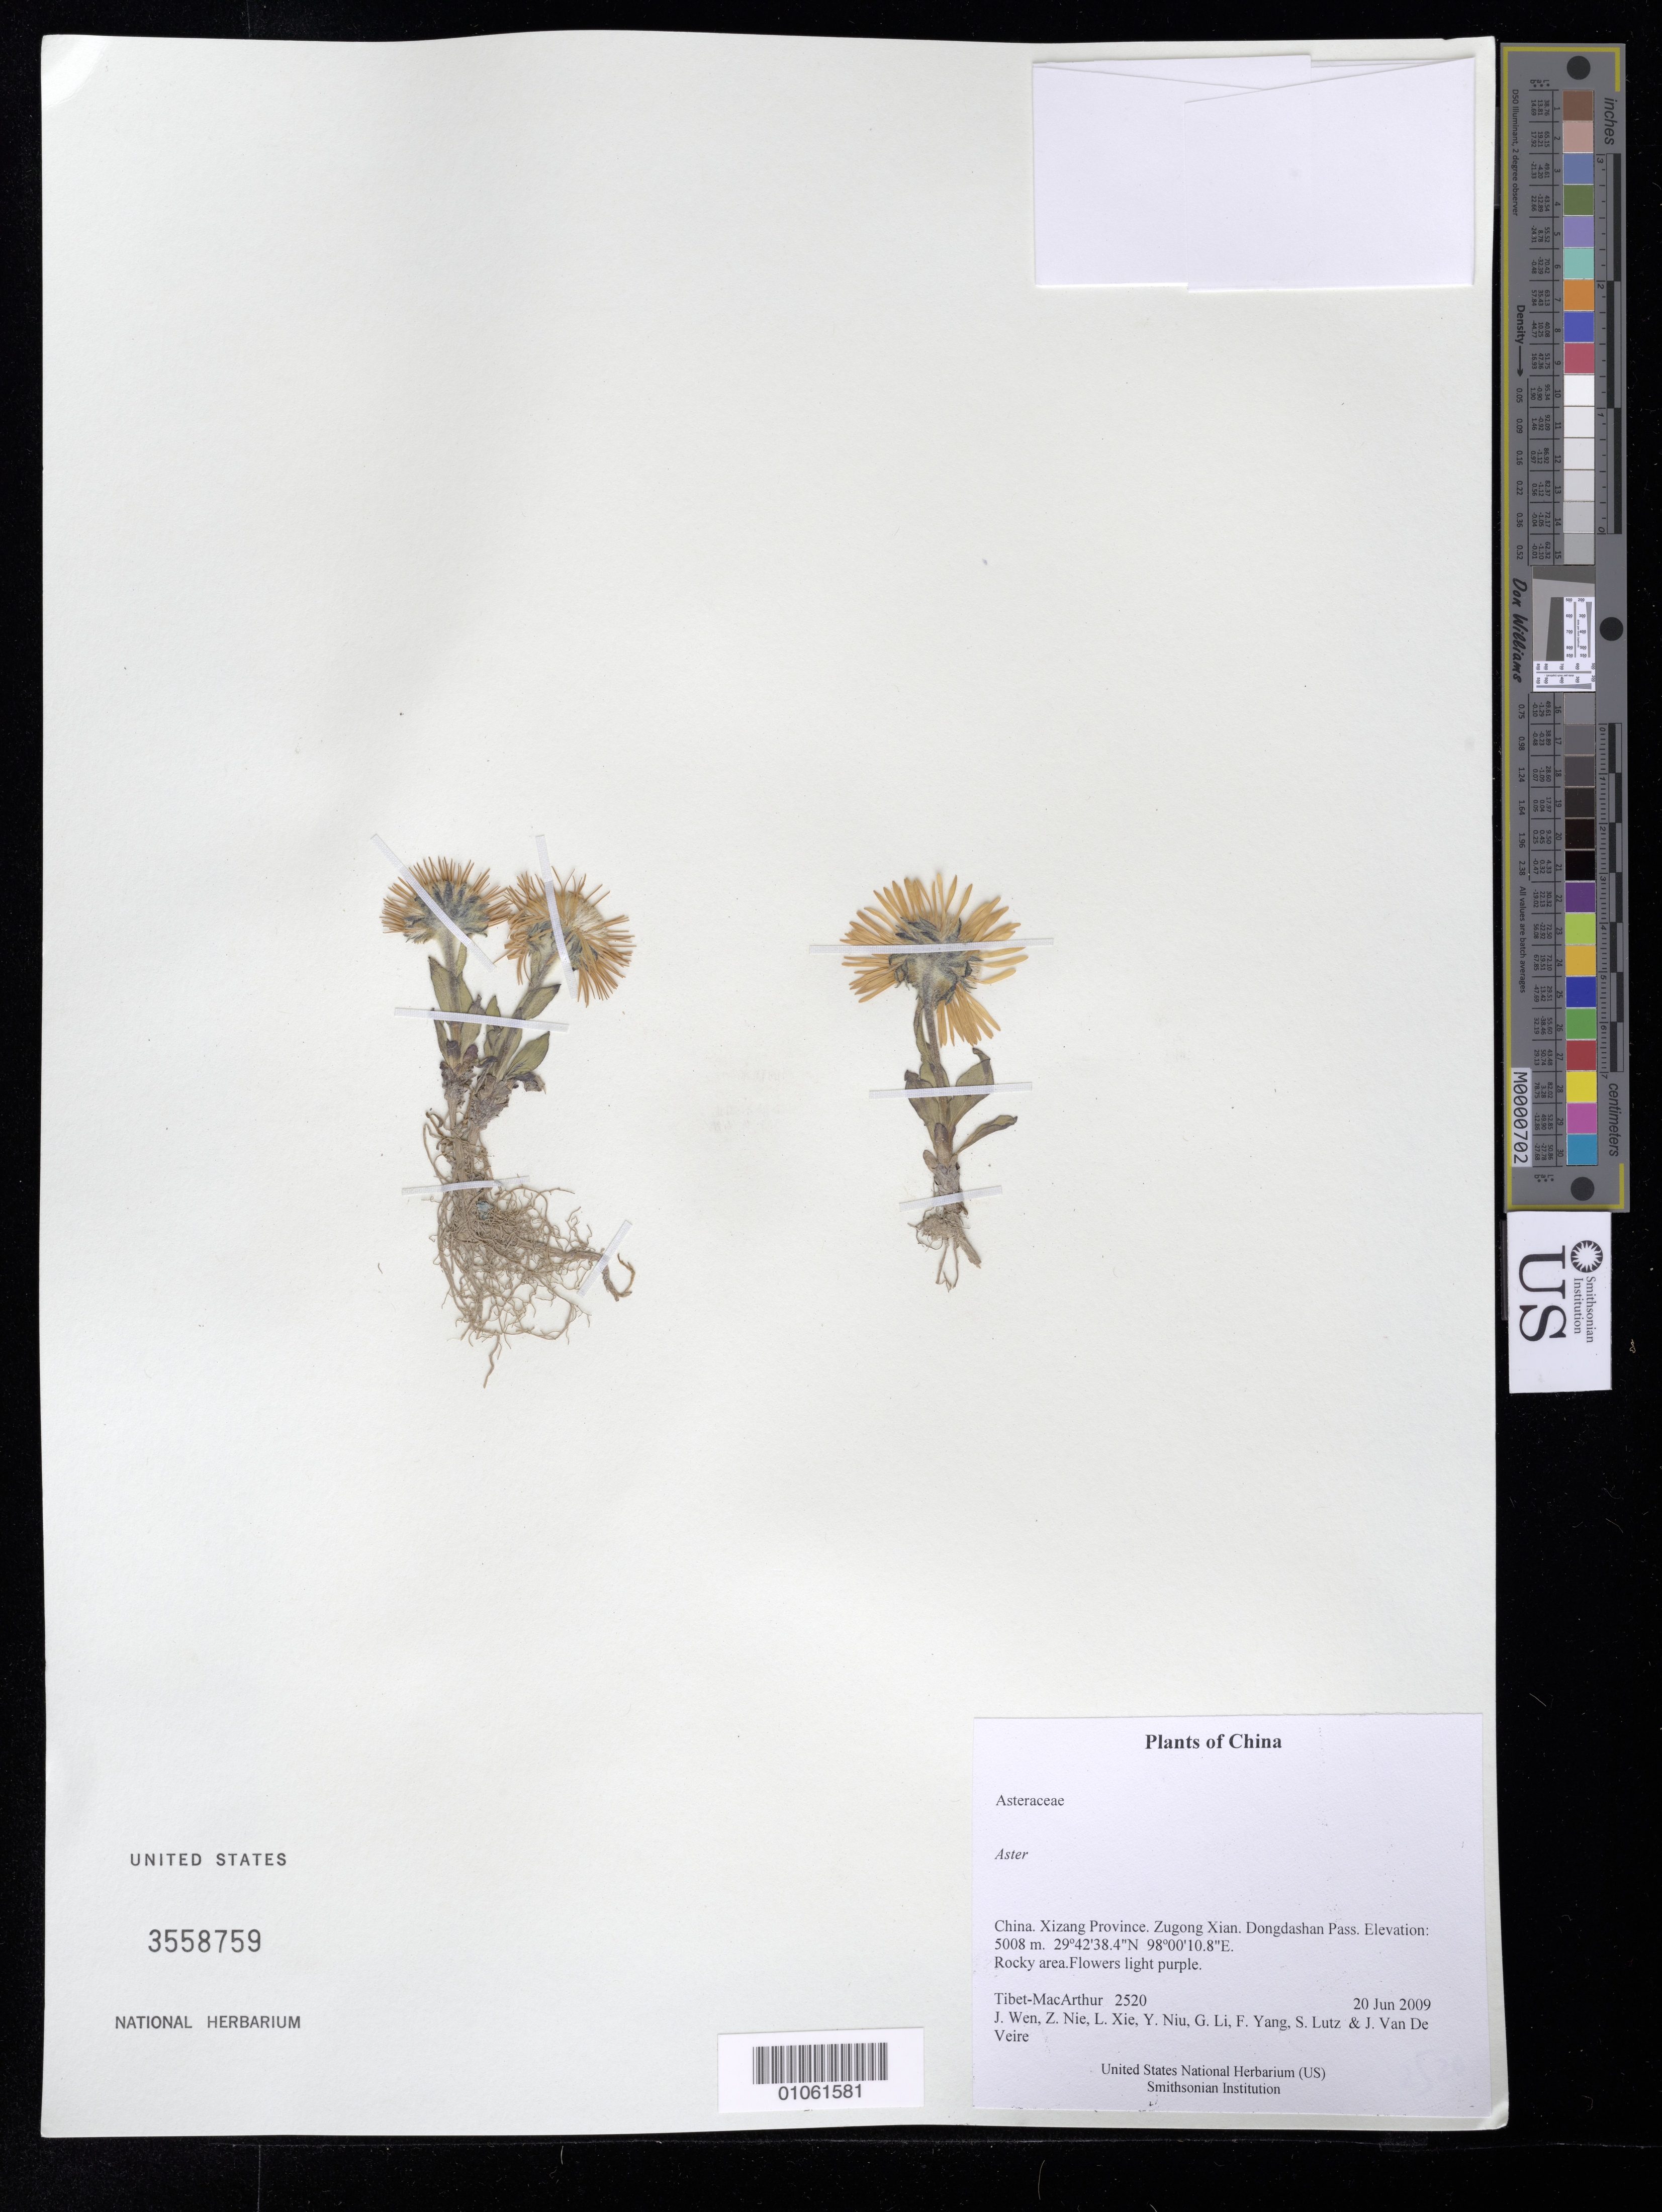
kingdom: Plantae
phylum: Tracheophyta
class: Magnoliopsida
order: Asterales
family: Asteraceae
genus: Aster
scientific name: Aster sp.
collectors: Tibet-MacArthur, J. Wen, Z. Nie, L. Xie, Y. Niu, G. Li, F. Yang, S. Lutz & J. Van De Veire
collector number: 2520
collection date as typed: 20 Jun 2009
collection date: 2009-06-20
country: China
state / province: Xizang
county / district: Zugong Xian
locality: Dongdashan Pass.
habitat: Rocky area.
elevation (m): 5008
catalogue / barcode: US 3558759